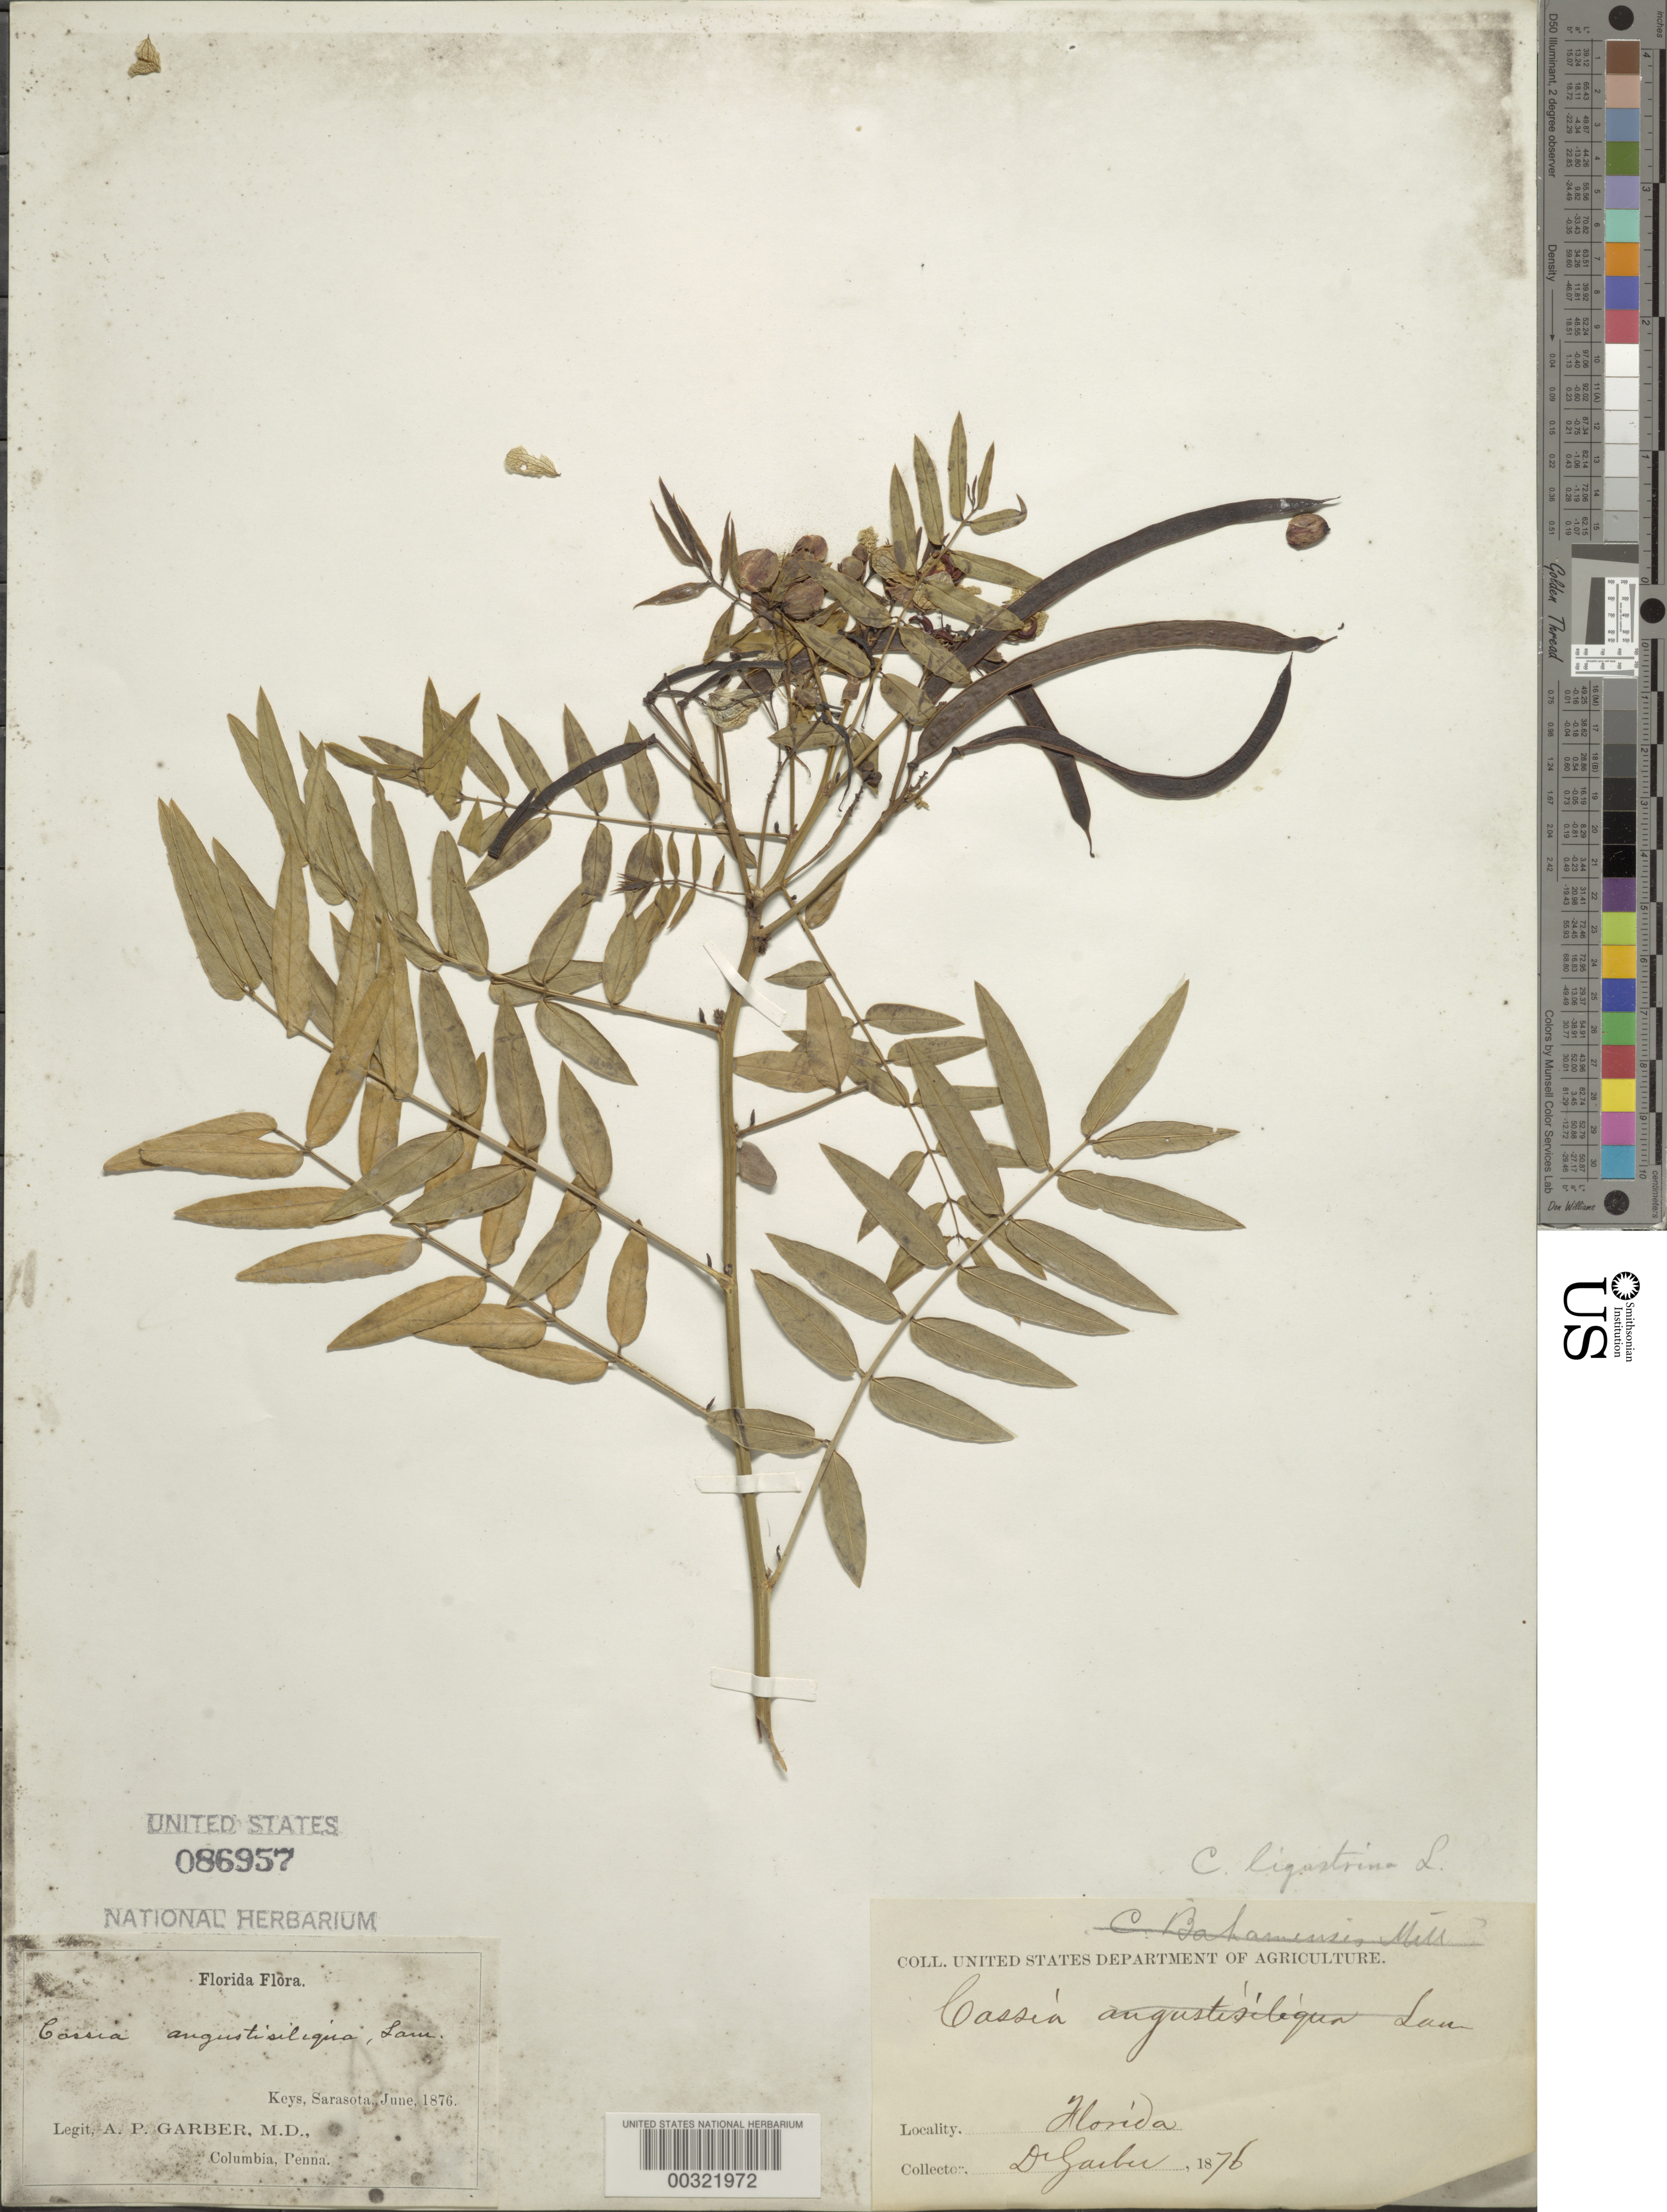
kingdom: Plantae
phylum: Tracheophyta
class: Magnoliopsida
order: Fabales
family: Fabaceae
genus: Senna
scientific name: Senna ligustrina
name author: (L.) H.S. Irwin & Barneby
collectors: A. P. Garber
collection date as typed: Jun 1876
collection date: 1876-06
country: United States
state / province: Florida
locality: Keys, sarasota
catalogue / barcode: US 86957